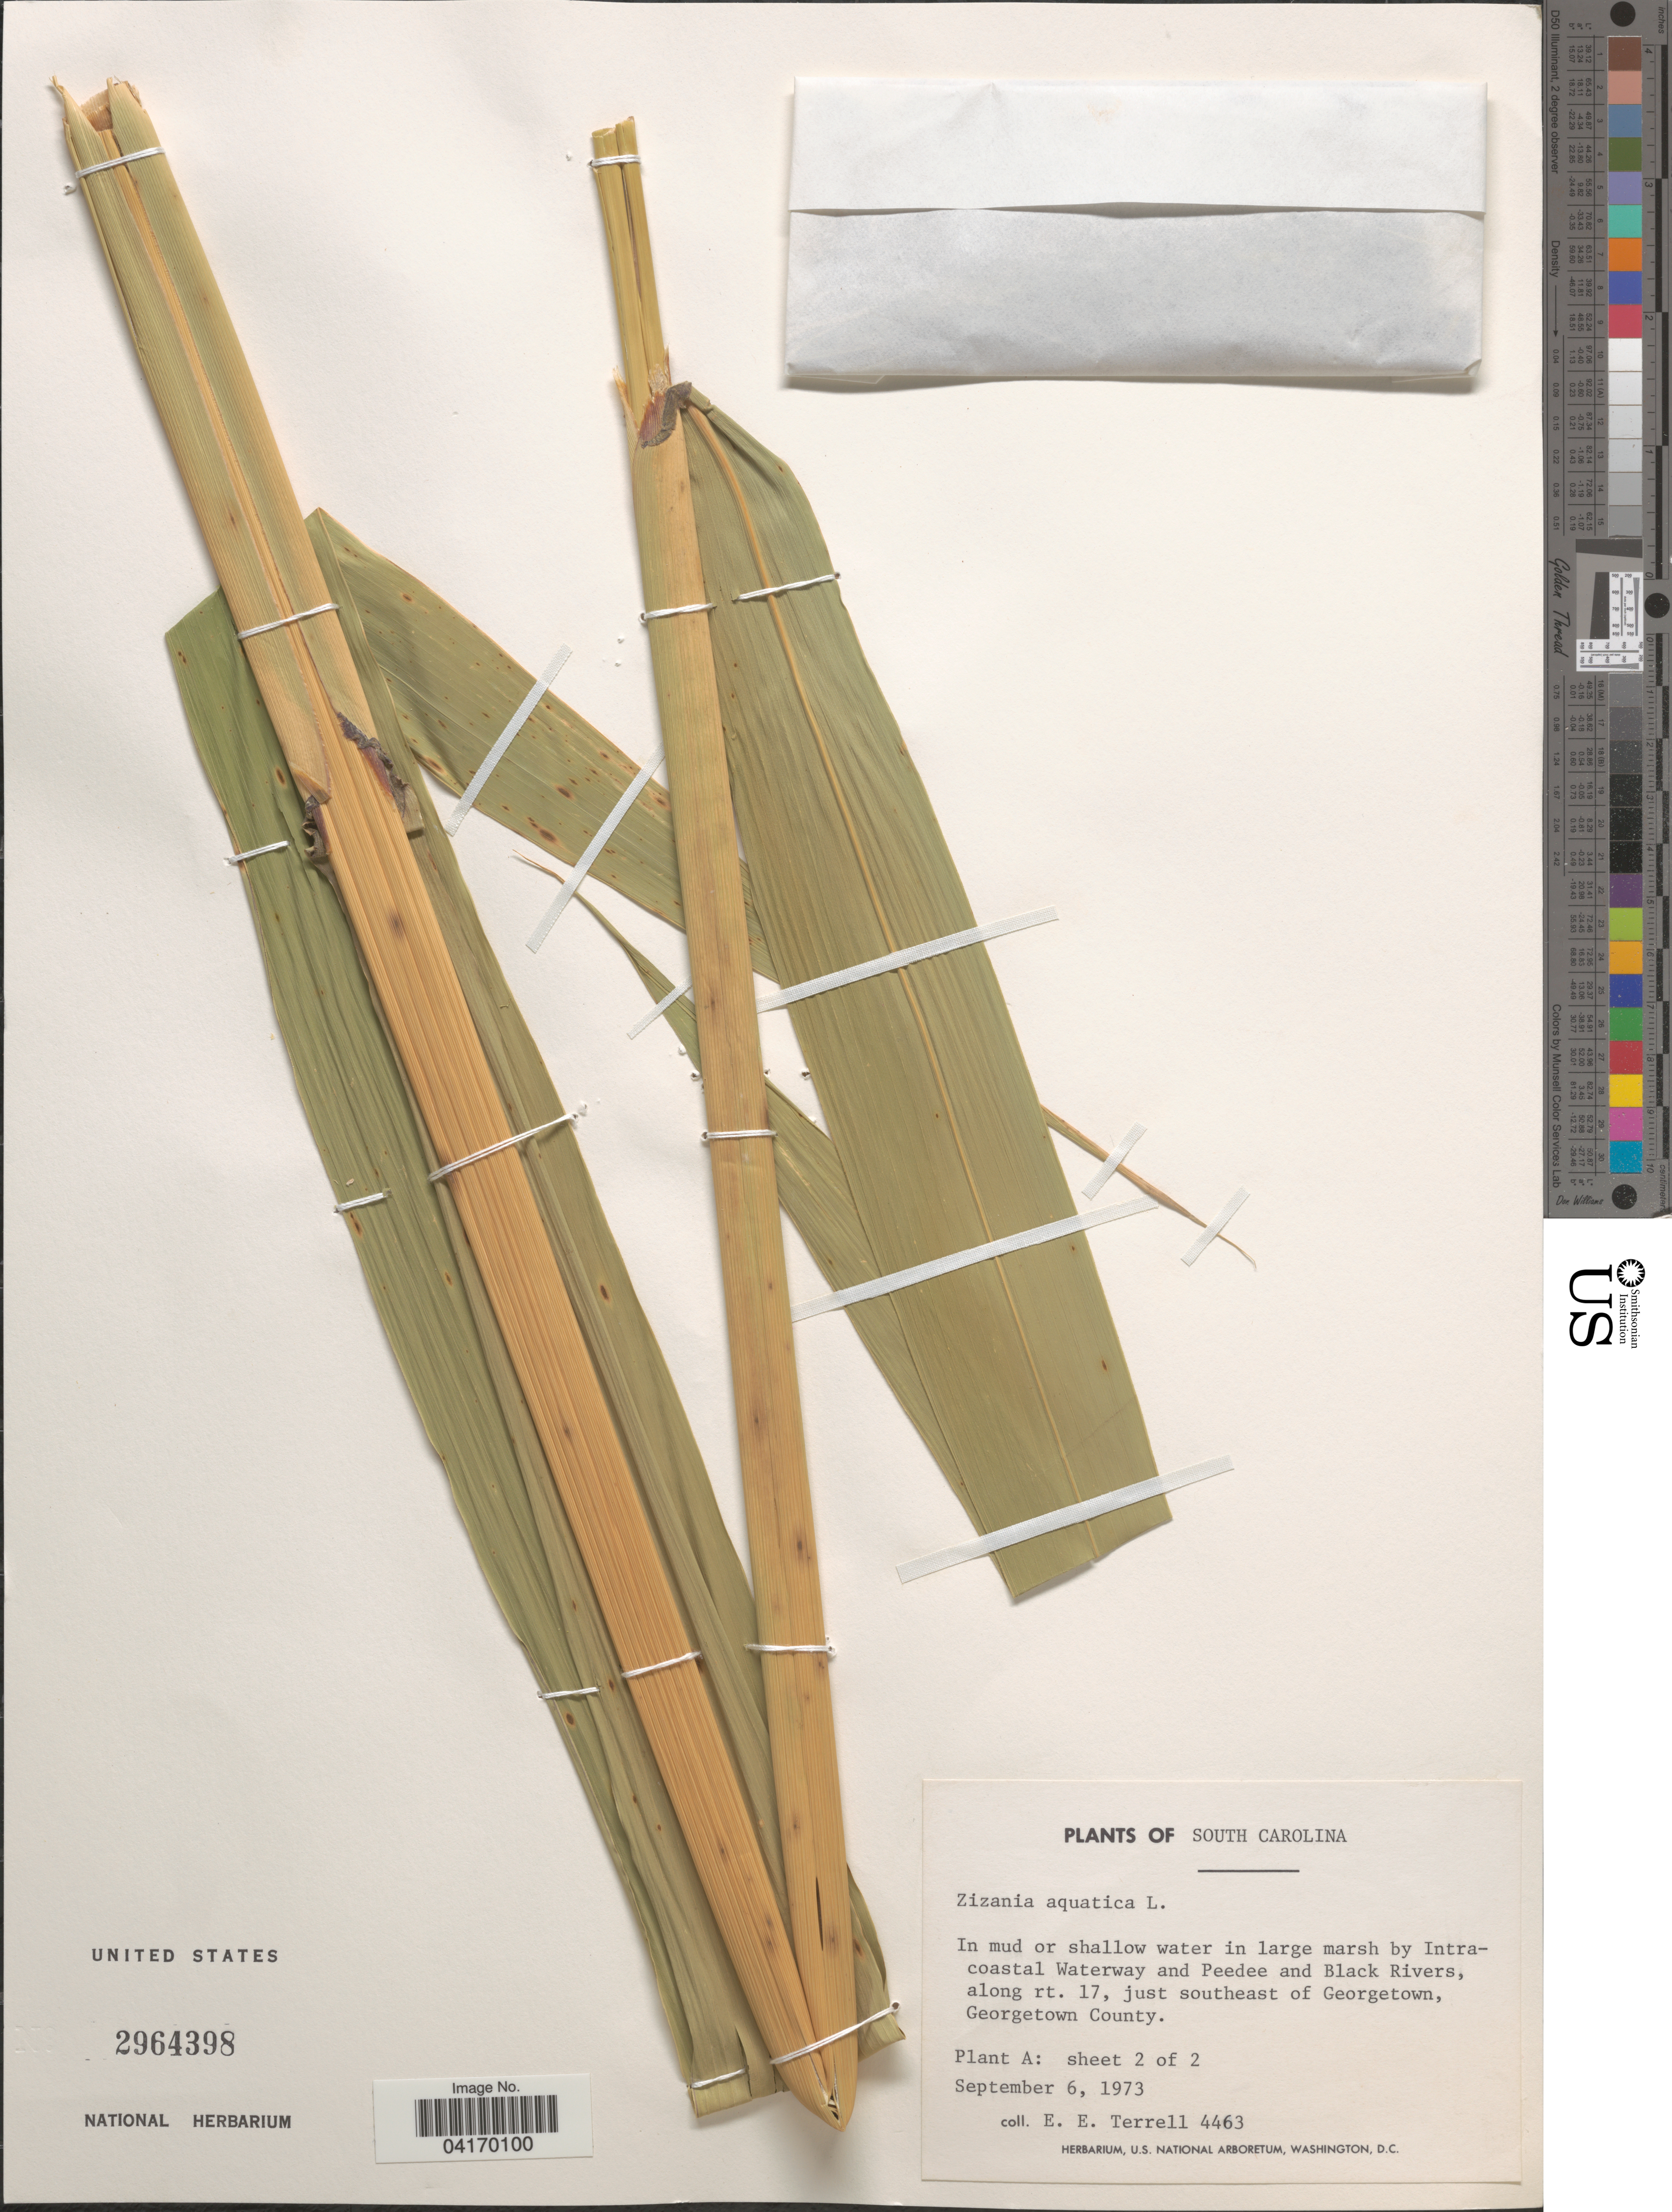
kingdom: Plantae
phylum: Tracheophyta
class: Liliopsida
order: Poales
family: Poaceae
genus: Zizania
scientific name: Zizania aquatica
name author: L.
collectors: E. E. Terrell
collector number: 4463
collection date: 1973-09-06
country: United States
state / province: South Carolina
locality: In mud or shallow water in large marsh by Intracoastal Waterway and Peedee and Black Rivers, along rt. 17, just southeast of Georgetown, Georgetown County.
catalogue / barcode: US 2964398